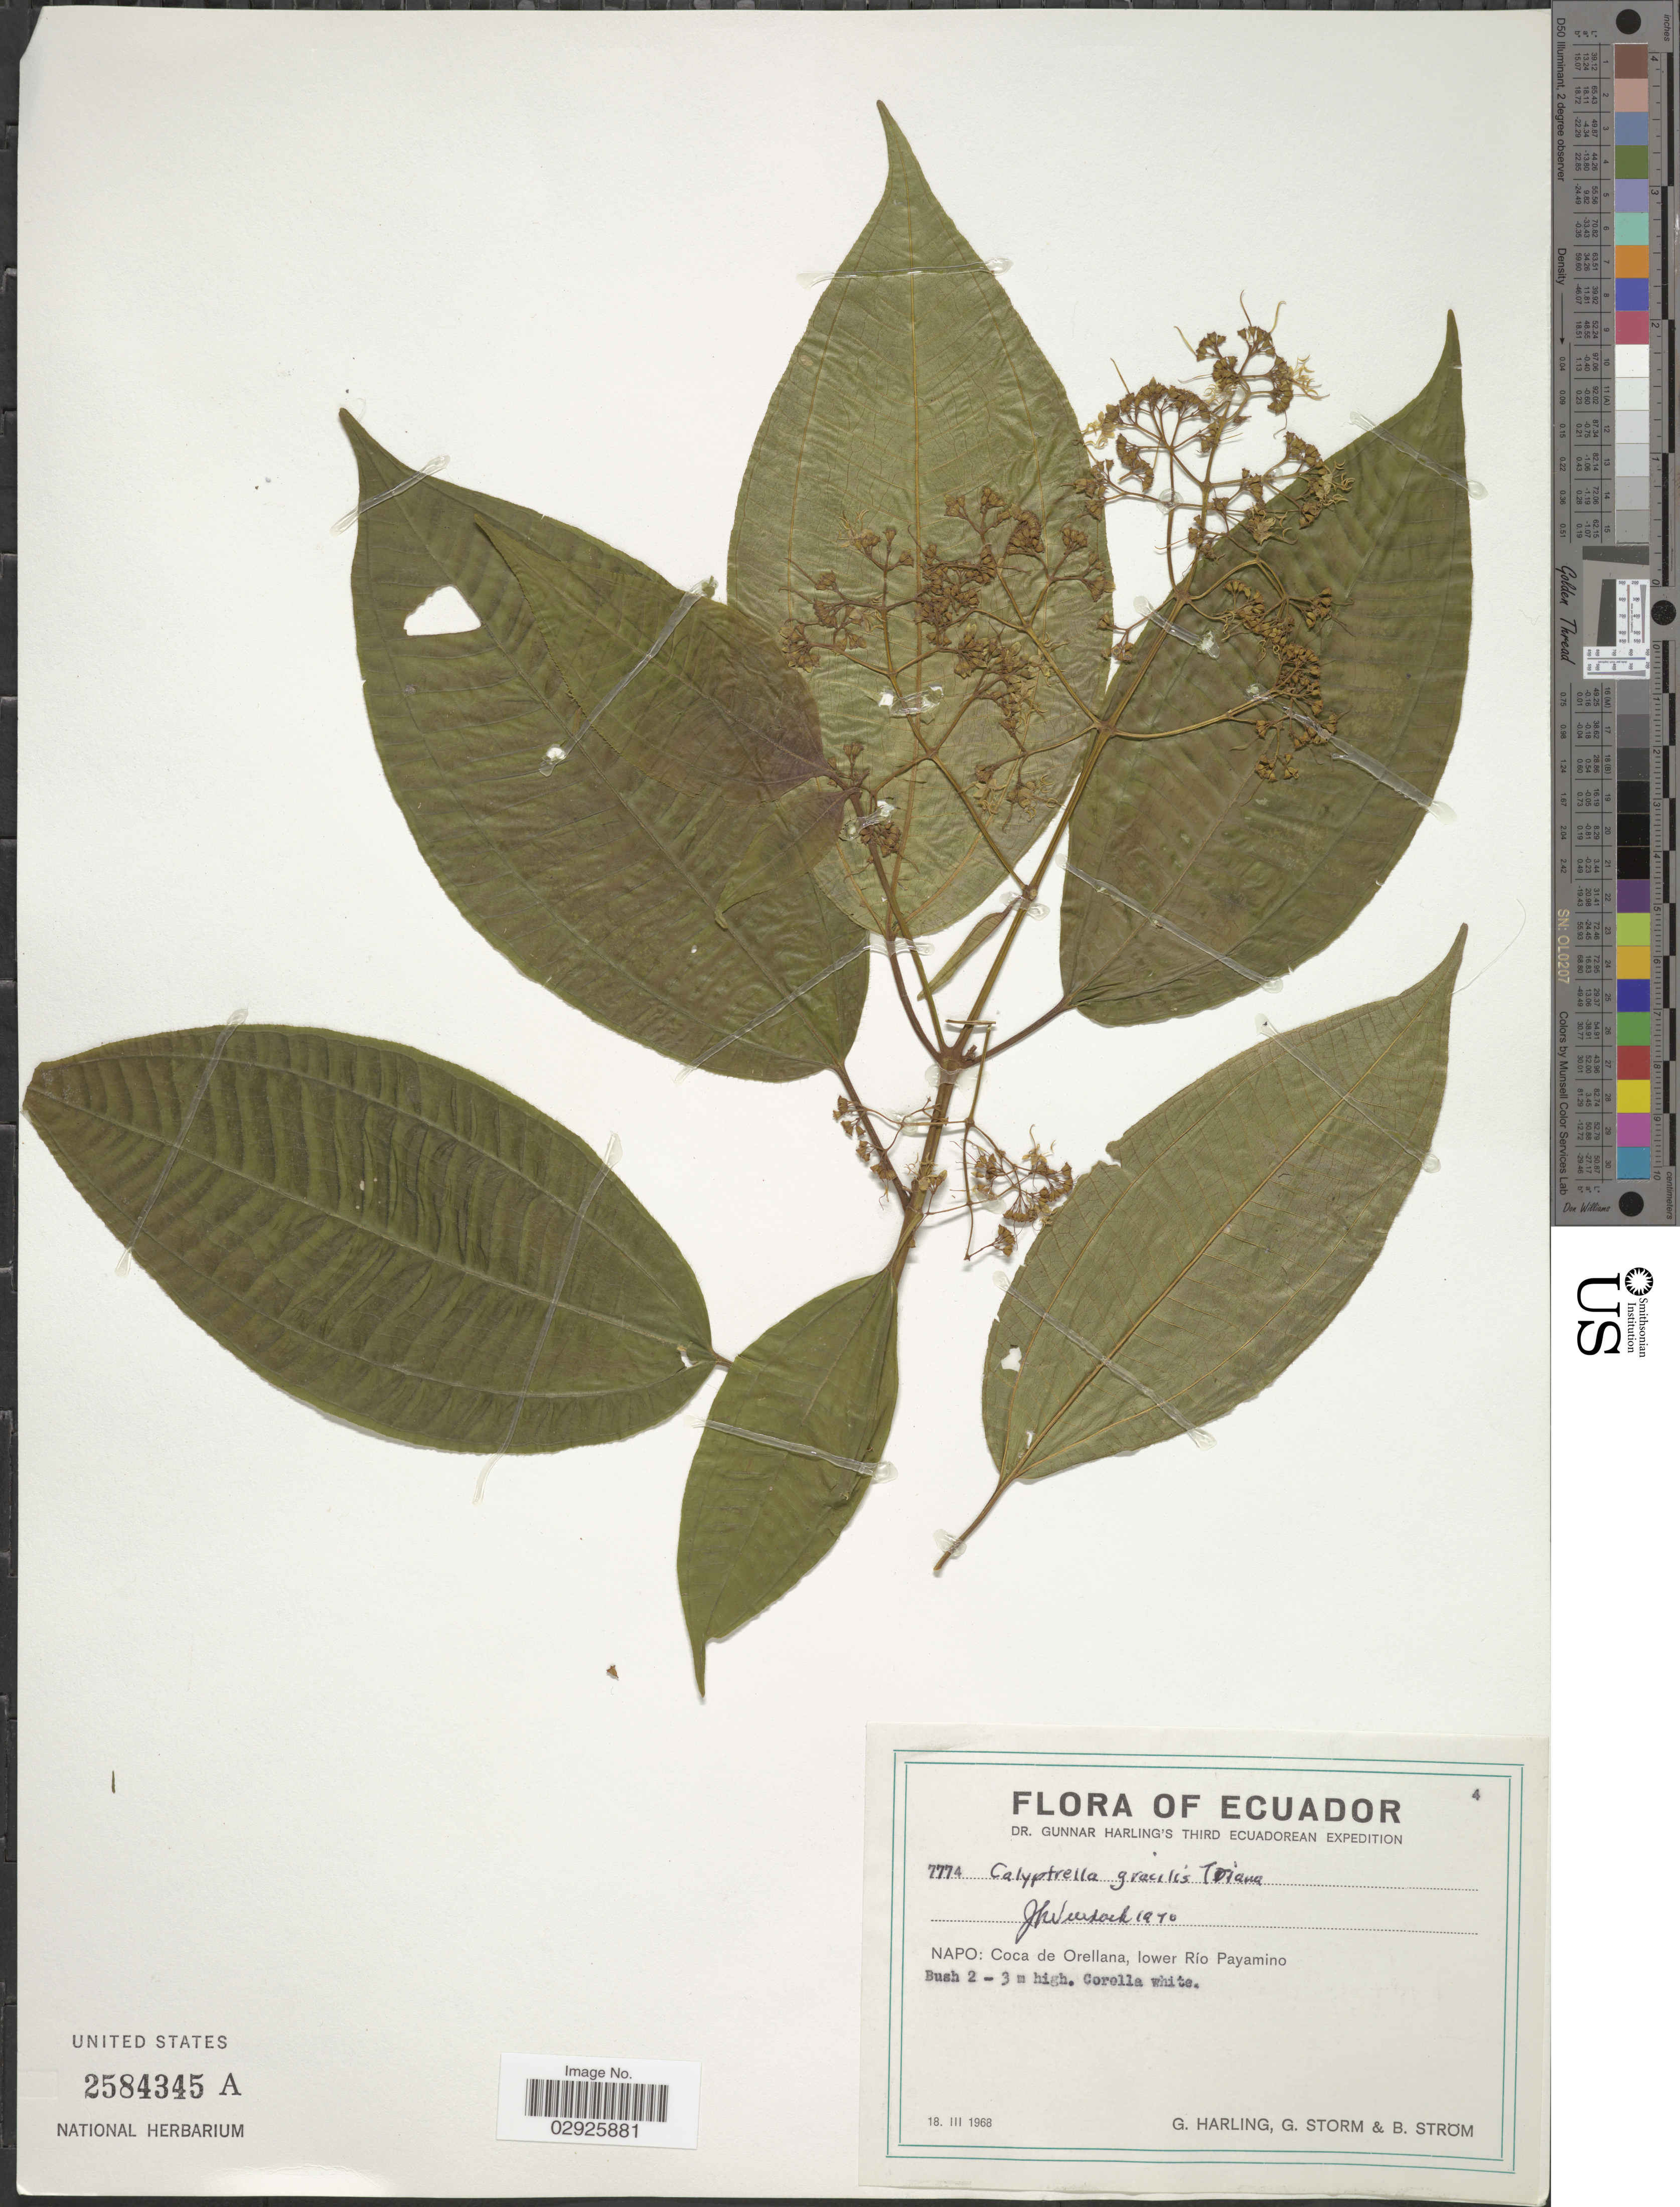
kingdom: Plantae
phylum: Tracheophyta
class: Magnoliopsida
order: Myrtales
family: Melastomataceae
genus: Graffenrieda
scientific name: Graffenrieda gracilis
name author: (Triana) L.O. Williams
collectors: G. Harling, G. Storm & B. Ström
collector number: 7774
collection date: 1968-03-18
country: Ecuador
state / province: Napo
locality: Coca de Orellana, lower Río Payamino.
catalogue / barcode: US 2584345A